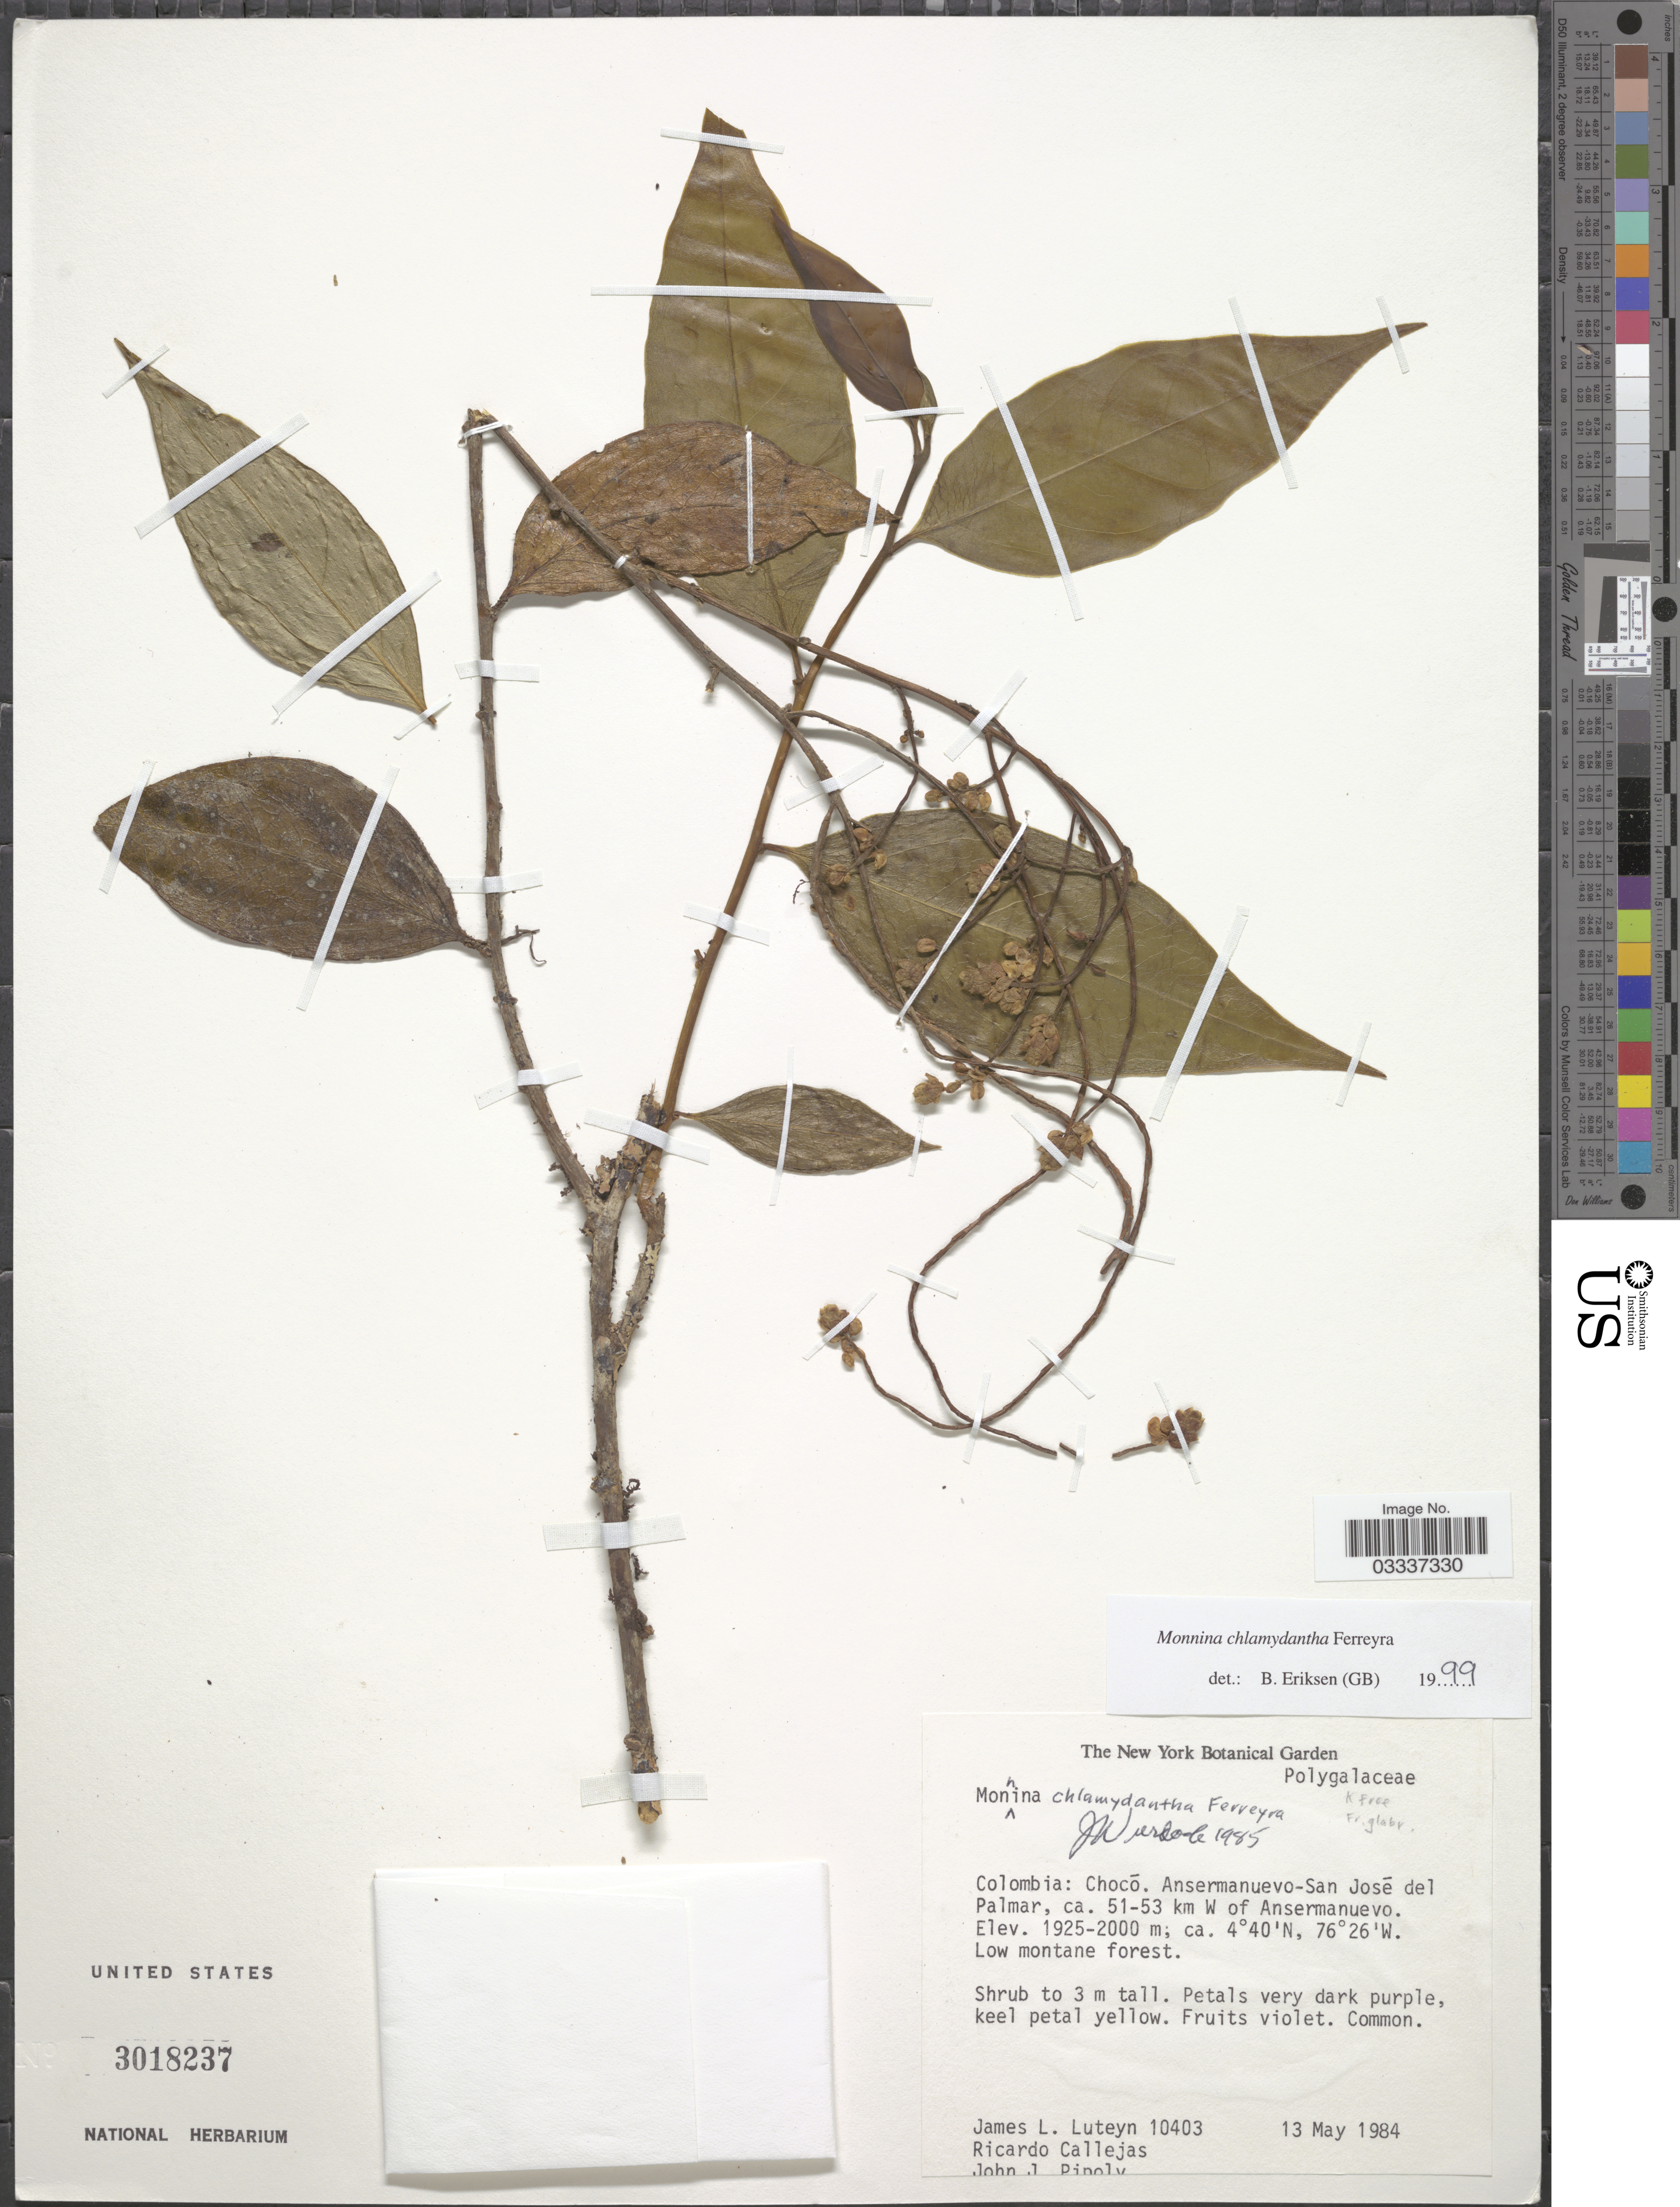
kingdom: Plantae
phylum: Tracheophyta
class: Magnoliopsida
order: Fabales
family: Polygalaceae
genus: Monnina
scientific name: Monnina chlamydantha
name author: Ferreyra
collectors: J. Luteyn, R. Callejas & J. J. Pipoly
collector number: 10403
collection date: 1984-05-13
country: Colombia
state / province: Chocó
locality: Ansermaneuvo-San José del Palmar, ca. 51-53 km W of Ansermanuevo.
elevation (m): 1925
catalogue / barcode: US 3018237